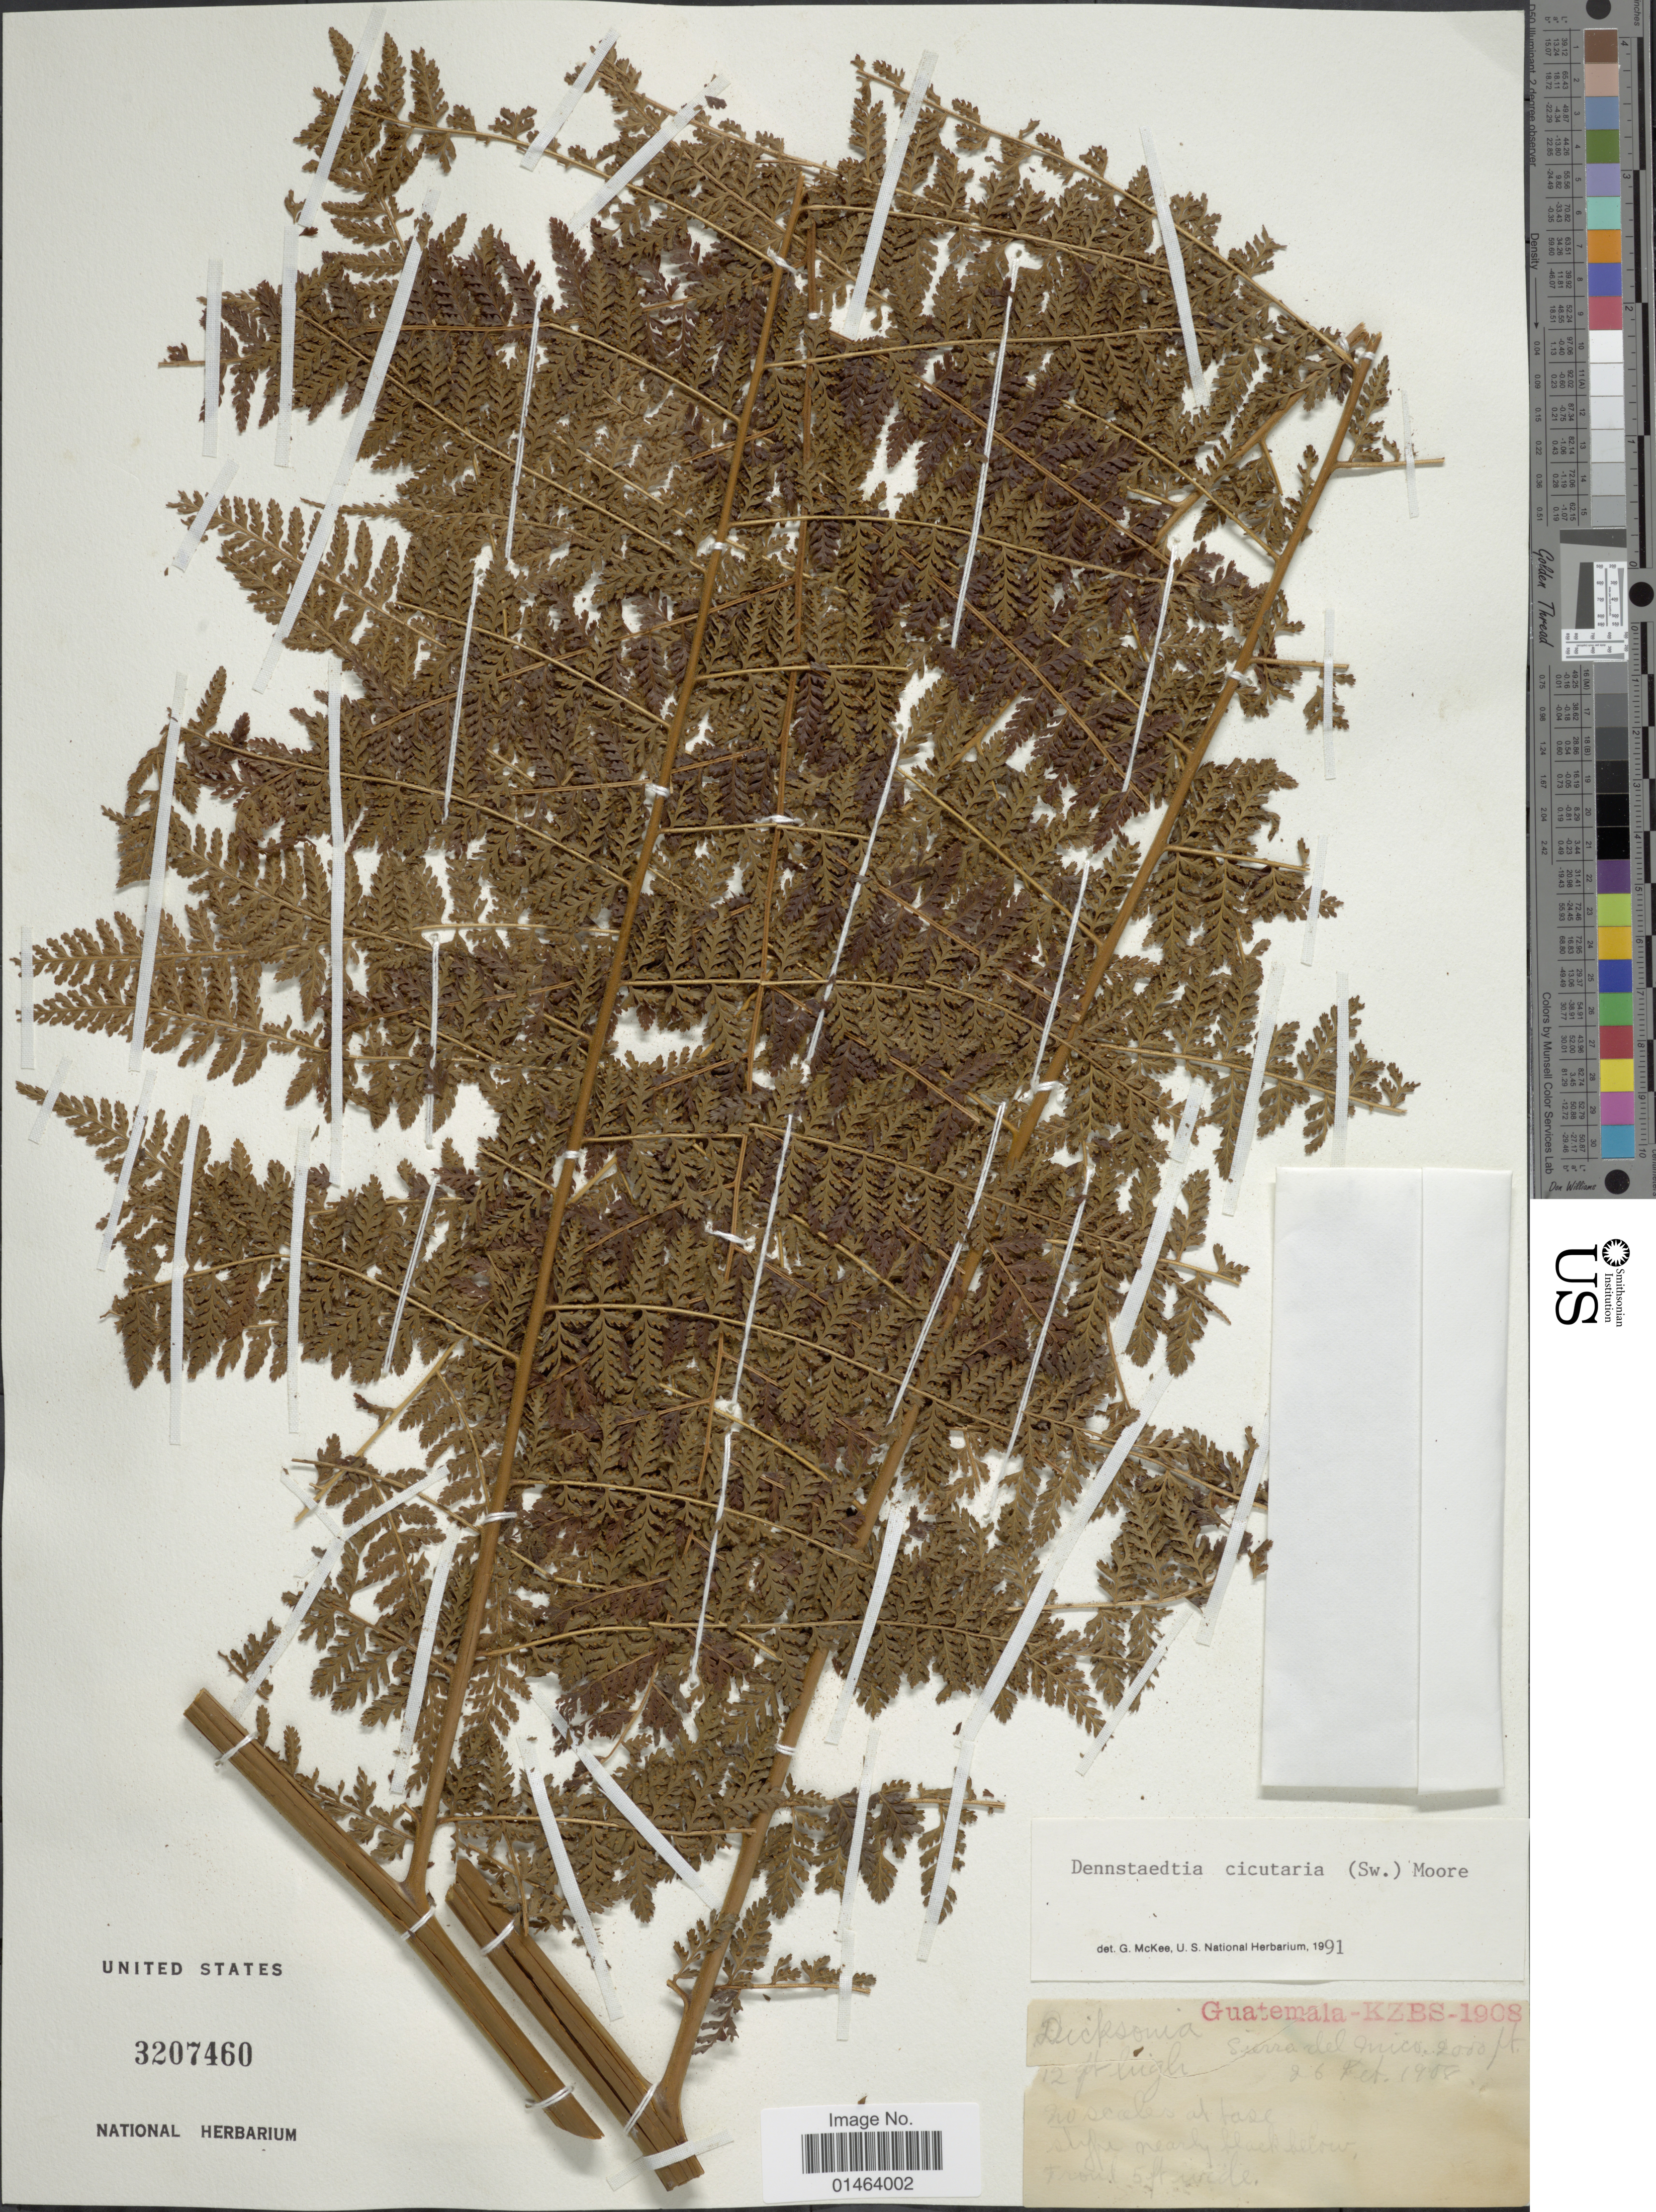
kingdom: Plantae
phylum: Tracheophyta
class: Polypodiopsida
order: Polypodiales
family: Dennstaedtiaceae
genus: Dennstaedtia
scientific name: Dennstaedtia cicutaria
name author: (Sw.) T. Moore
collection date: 1908-02-26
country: Guatemala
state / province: Guatemala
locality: Sierra del mico.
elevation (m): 610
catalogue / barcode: US 3207460